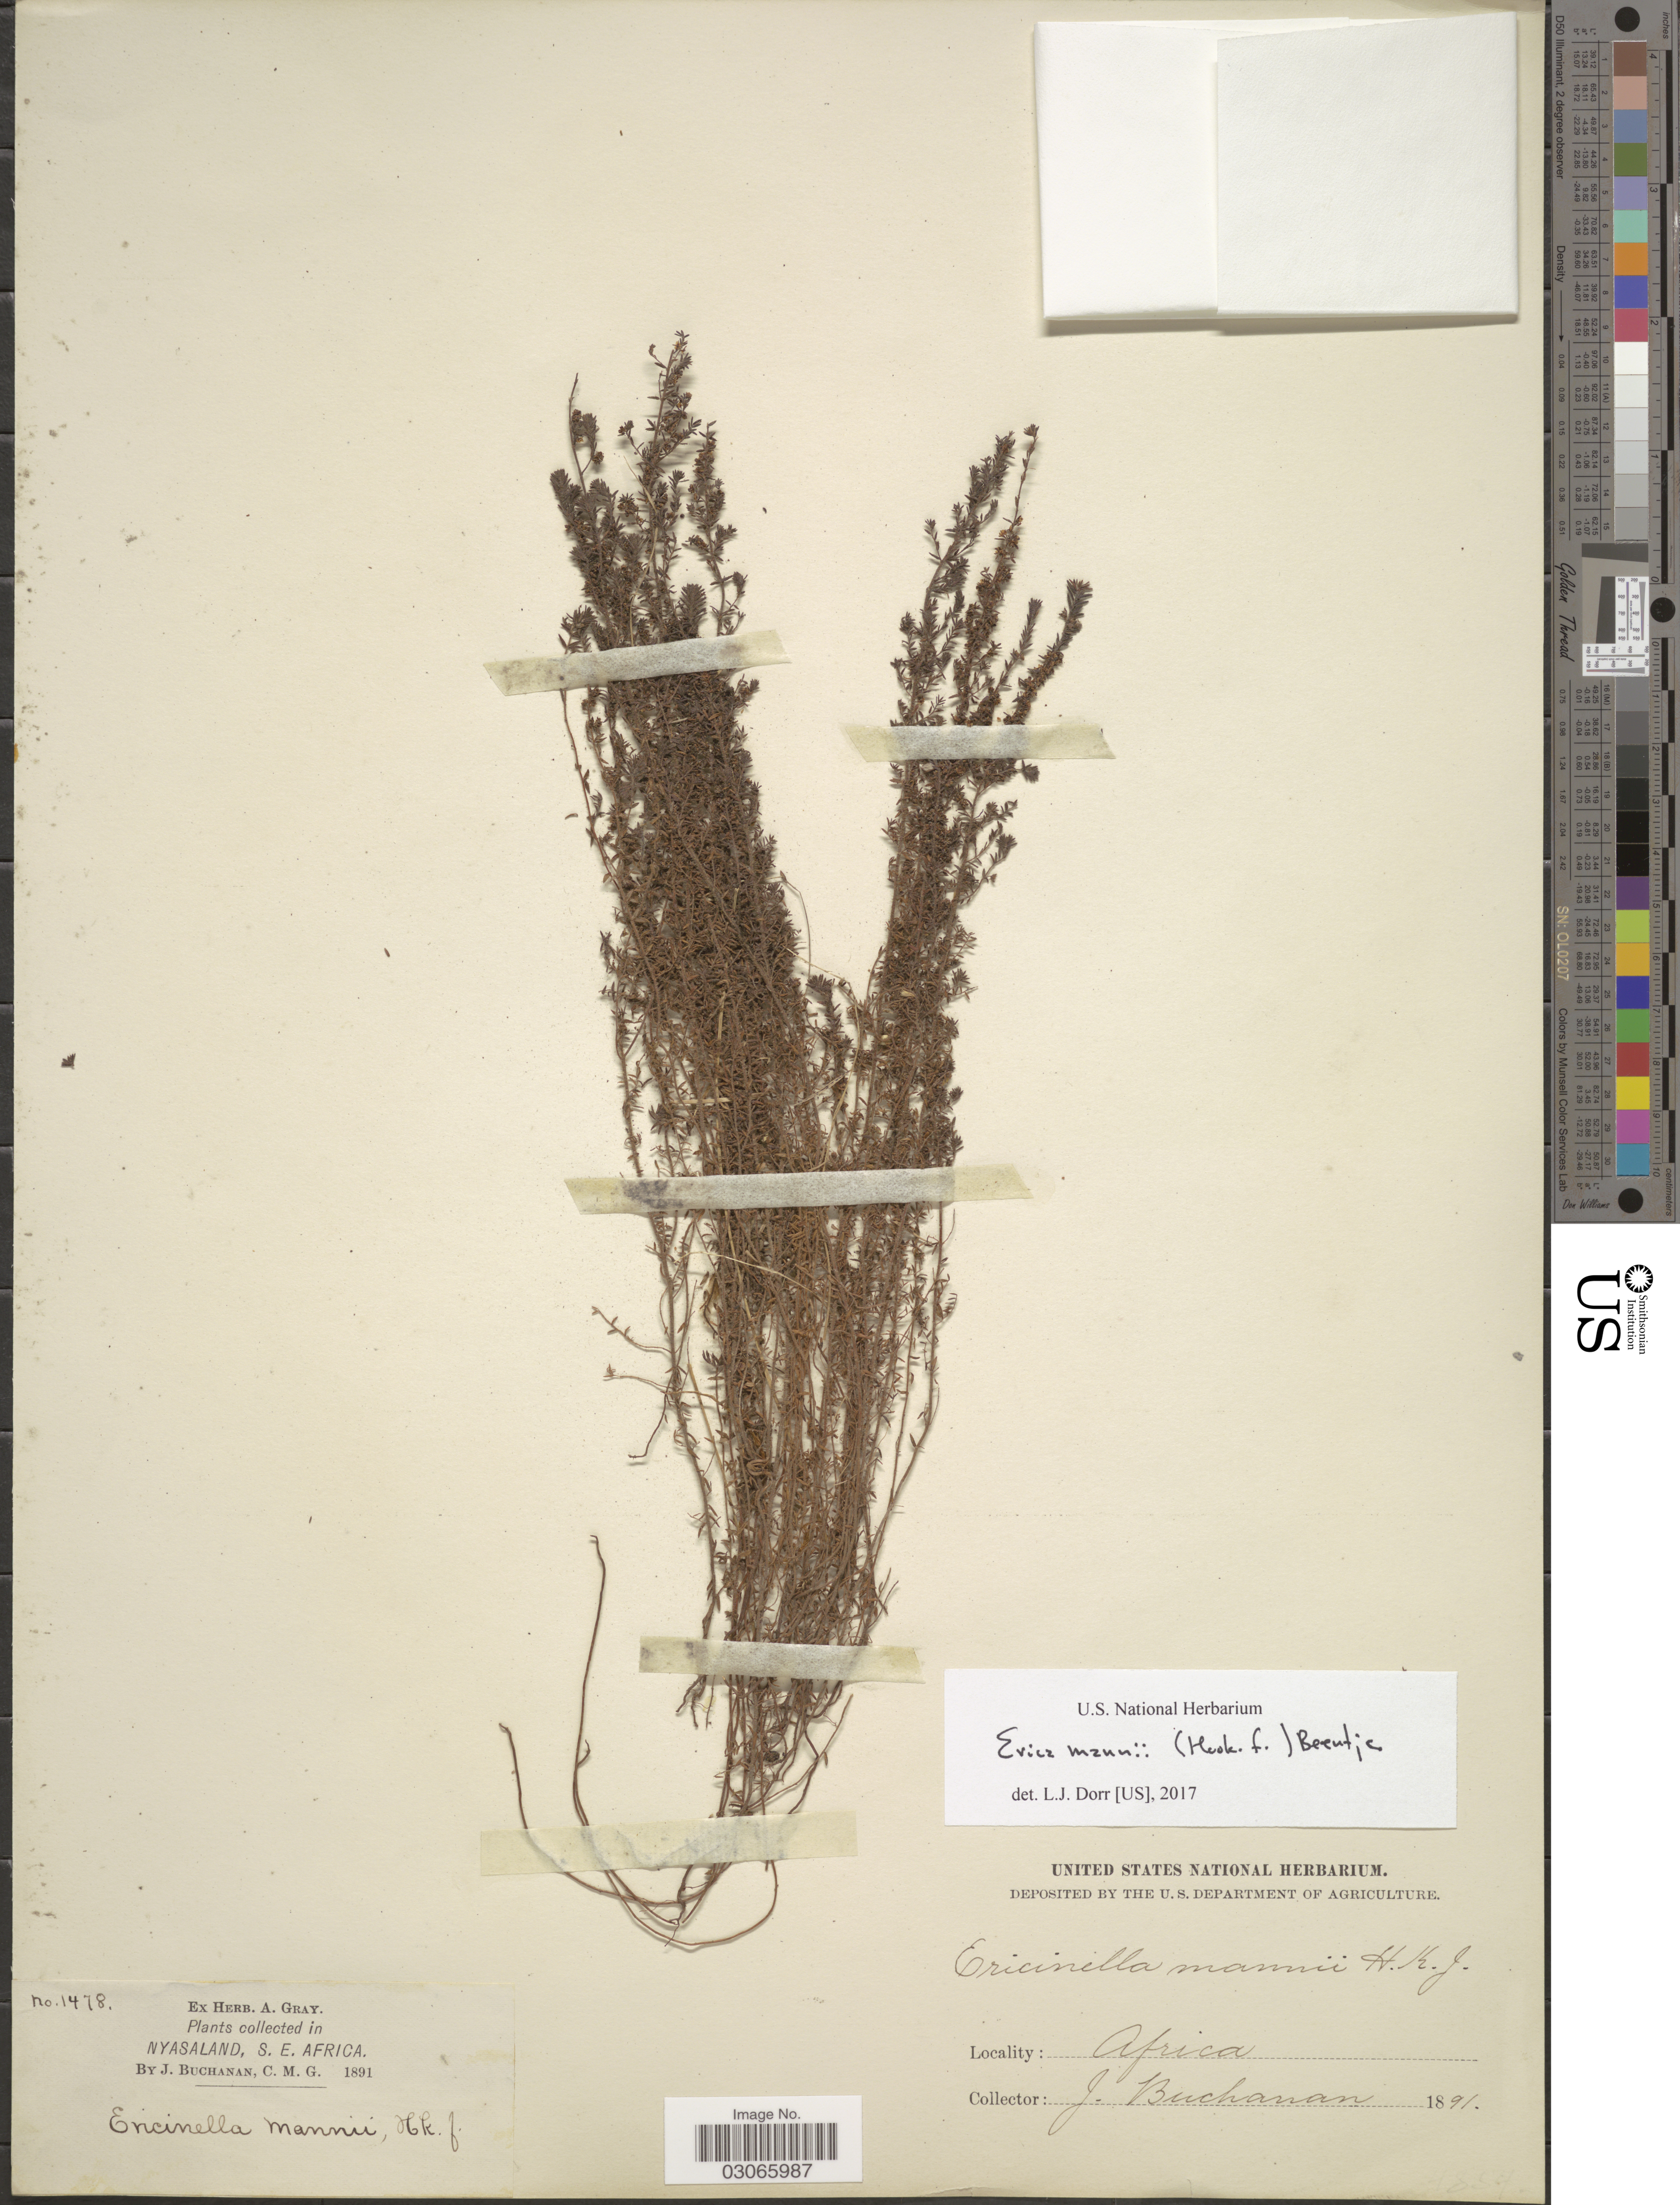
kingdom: Plantae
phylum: Tracheophyta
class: Magnoliopsida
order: Ericales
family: Ericaceae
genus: Erica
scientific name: Erica mannii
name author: (Hook. f.) Beentje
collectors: J. Buchanan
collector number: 1478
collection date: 1891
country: Malawi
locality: Nyasaland, S. E. Africa.